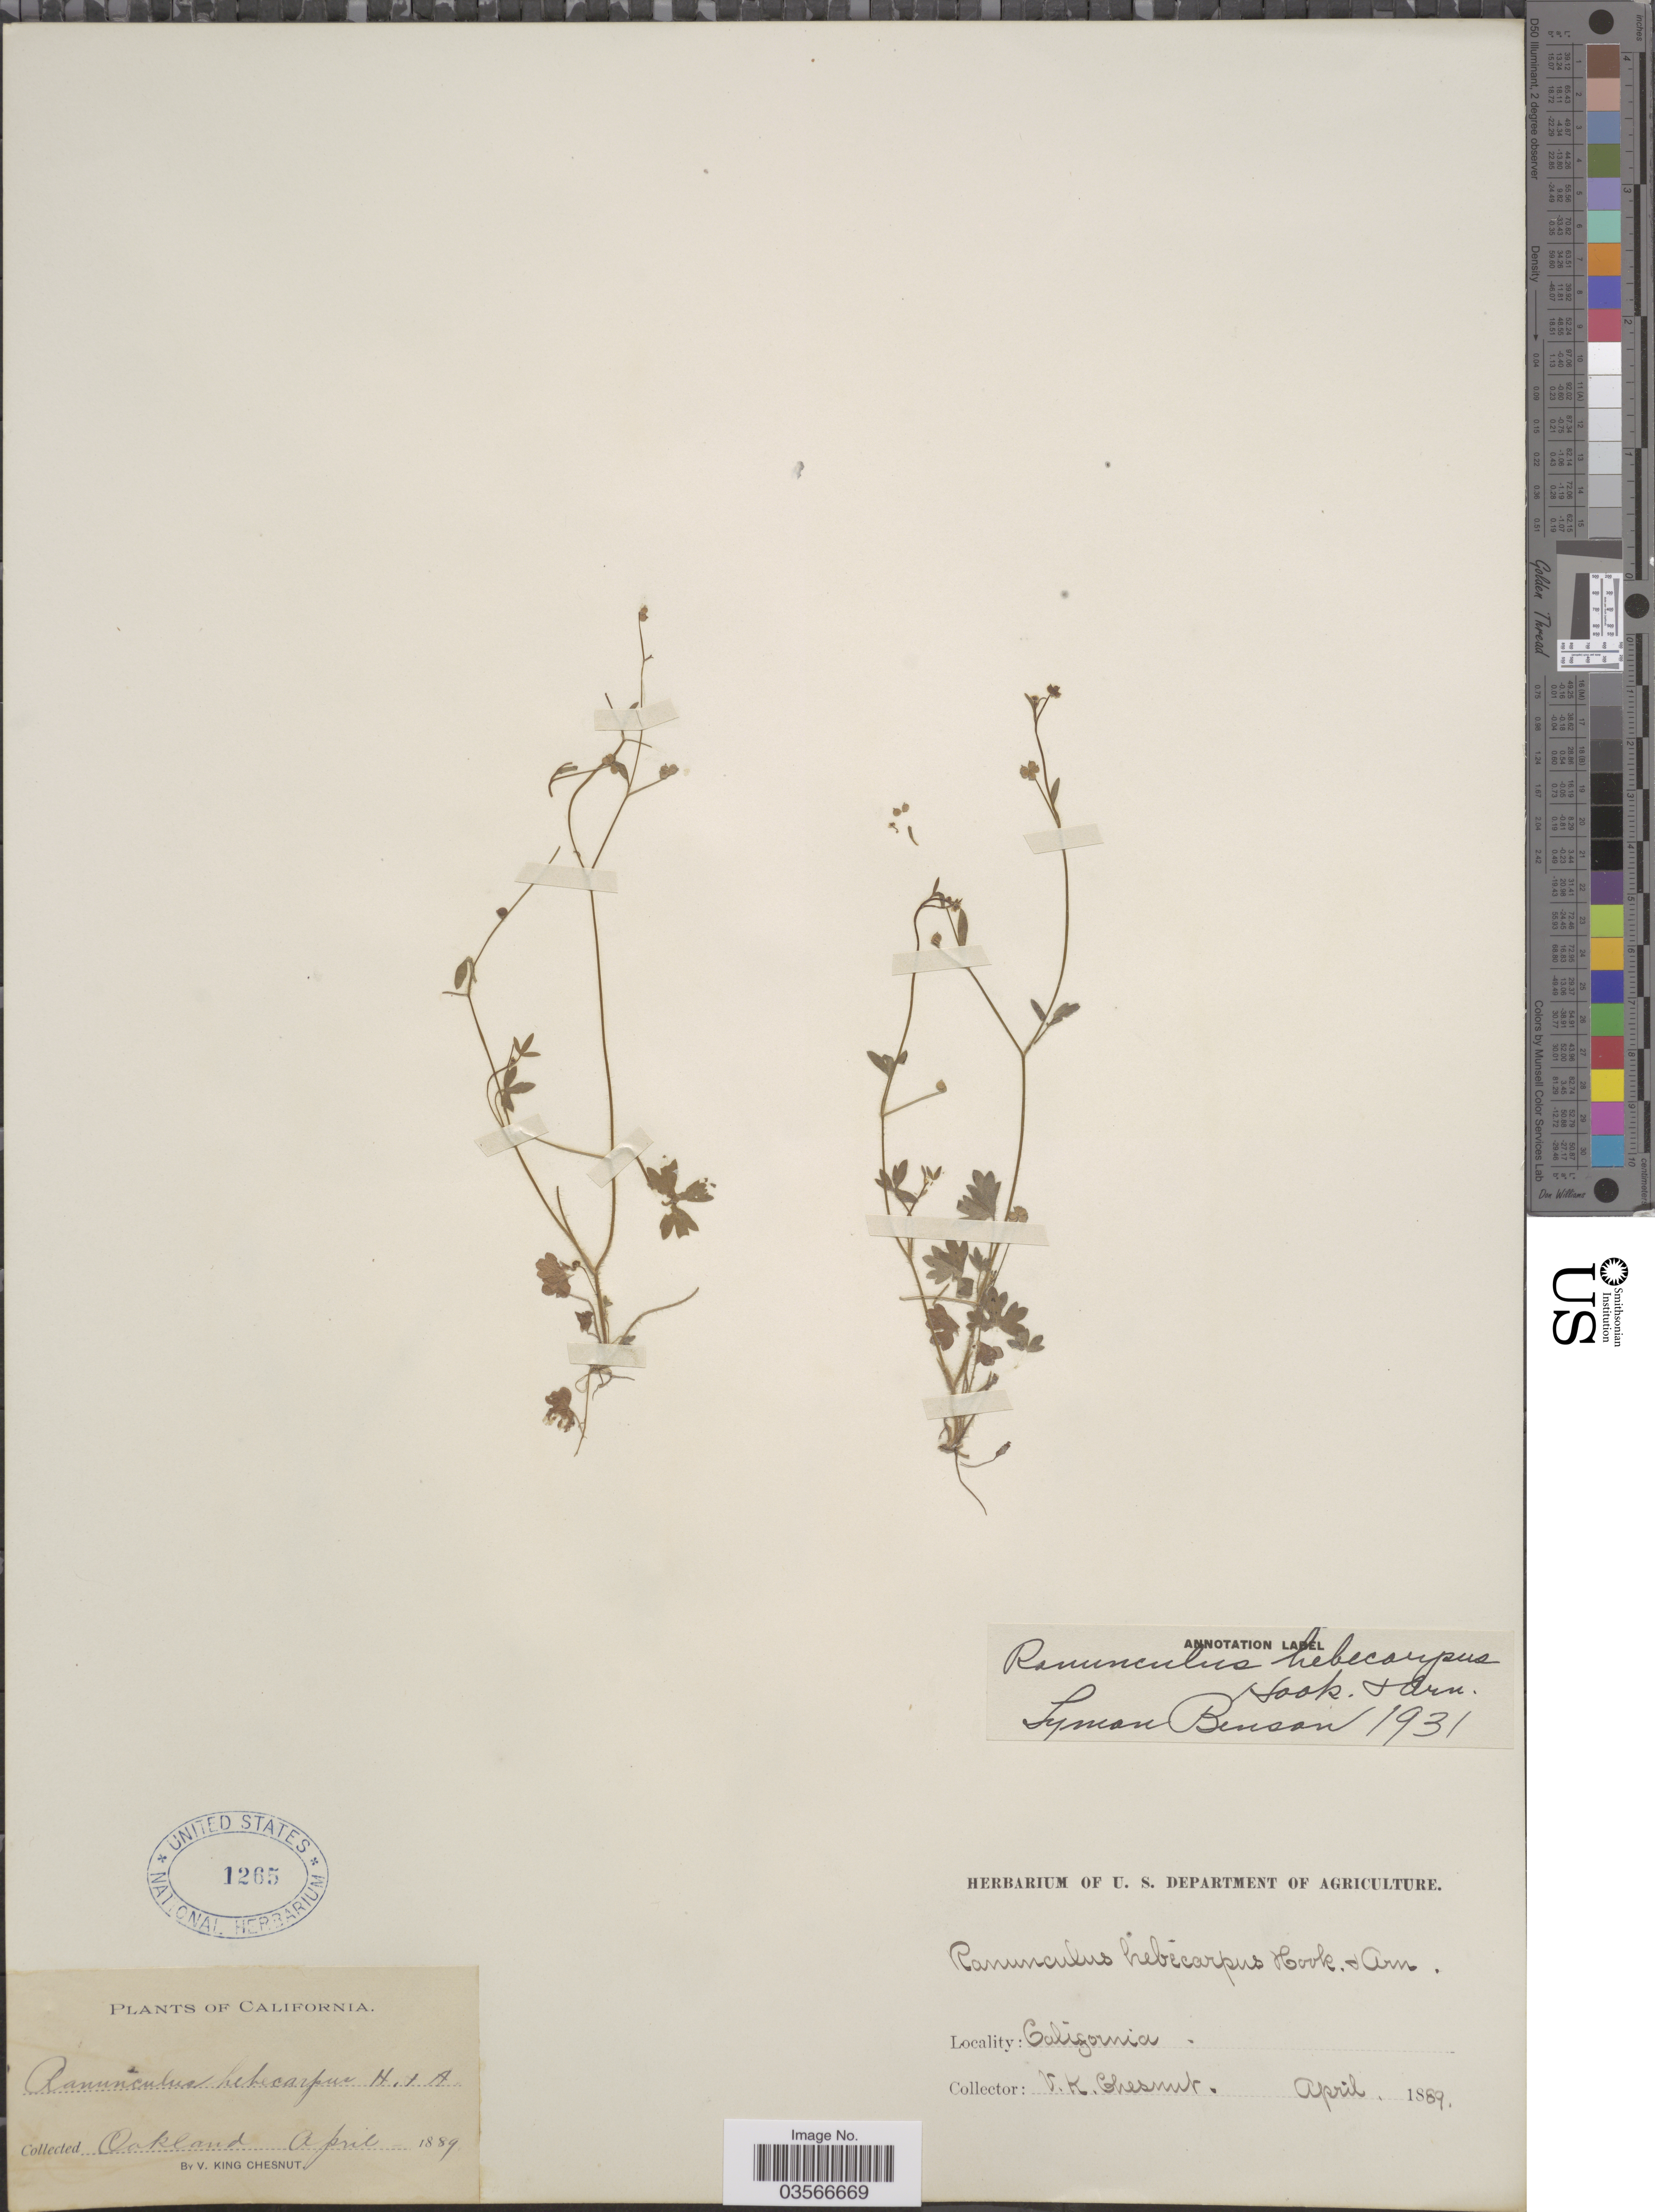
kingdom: Plantae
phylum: Tracheophyta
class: Magnoliopsida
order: Ranunculales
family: Ranunculaceae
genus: Ranunculus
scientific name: Ranunculus hebecarpus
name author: Hook. & Arn.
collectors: V. Chesnut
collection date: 1889-04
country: United States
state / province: California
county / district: Alameda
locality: Oakland.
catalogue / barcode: US 1265